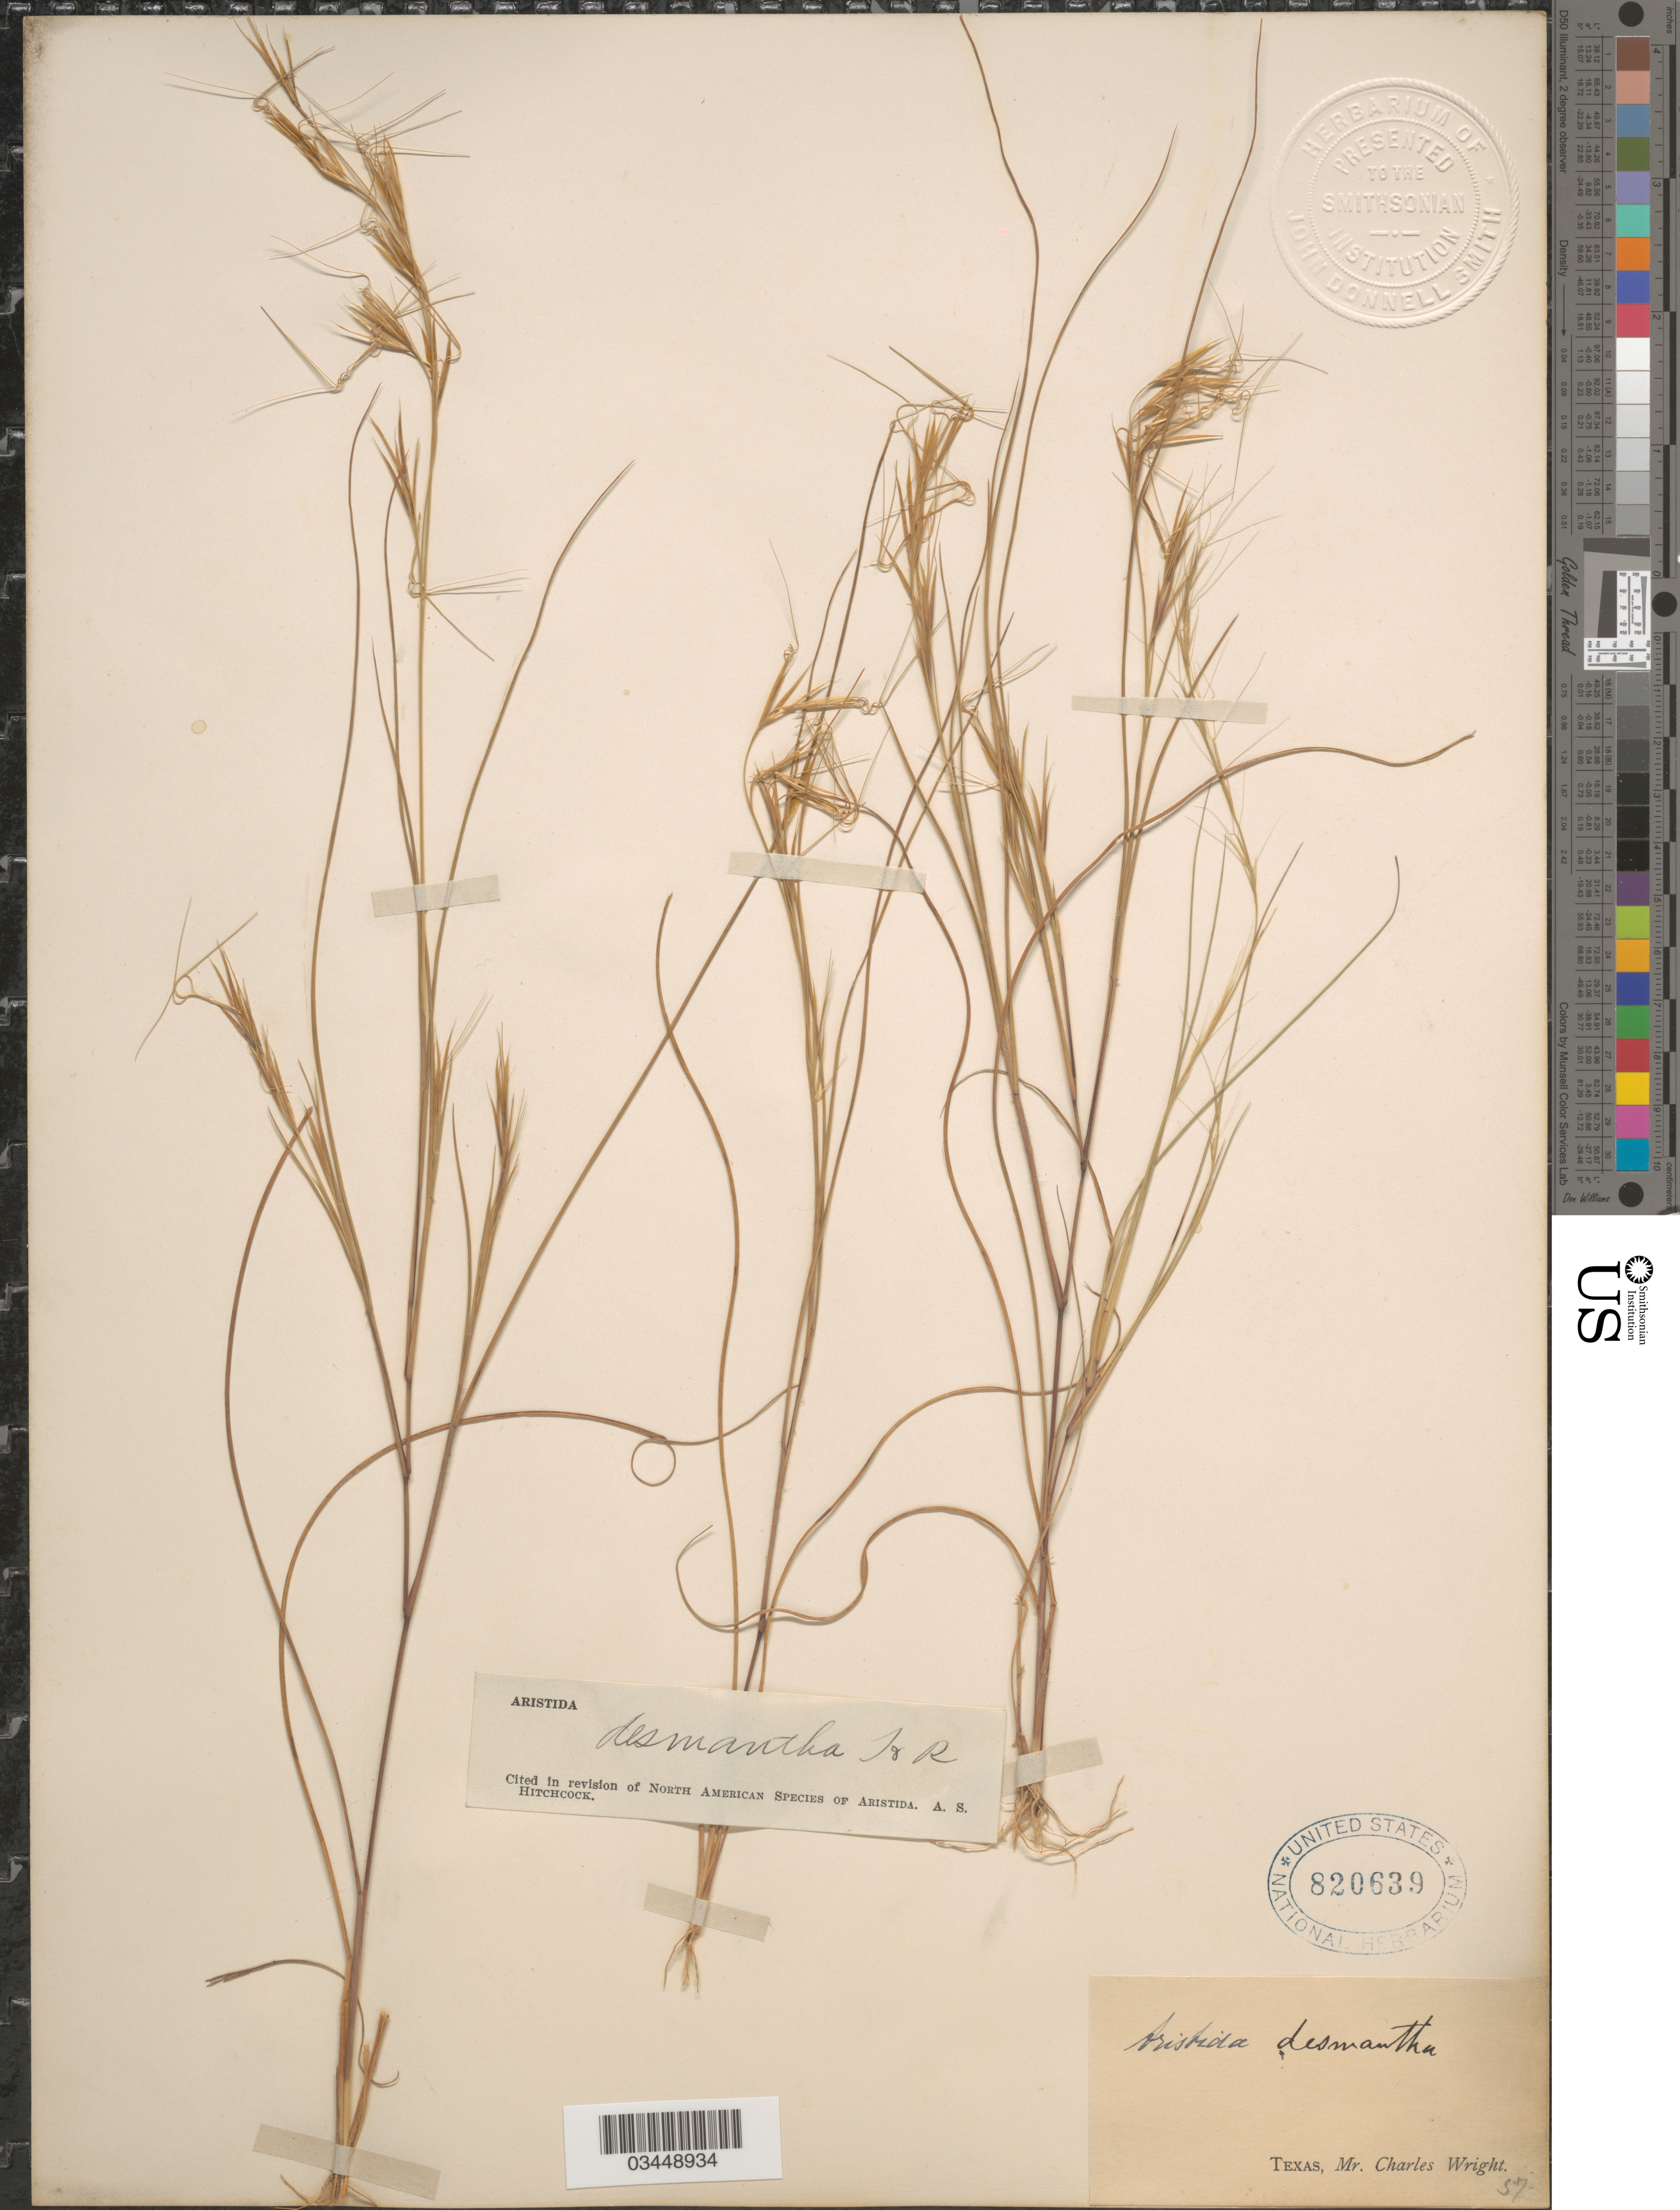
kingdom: Plantae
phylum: Tracheophyta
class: Liliopsida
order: Poales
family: Poaceae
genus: Aristida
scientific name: Aristida desmantha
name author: Trin. & Rupr.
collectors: C. Wright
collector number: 57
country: United States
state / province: Texas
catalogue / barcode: US 820639